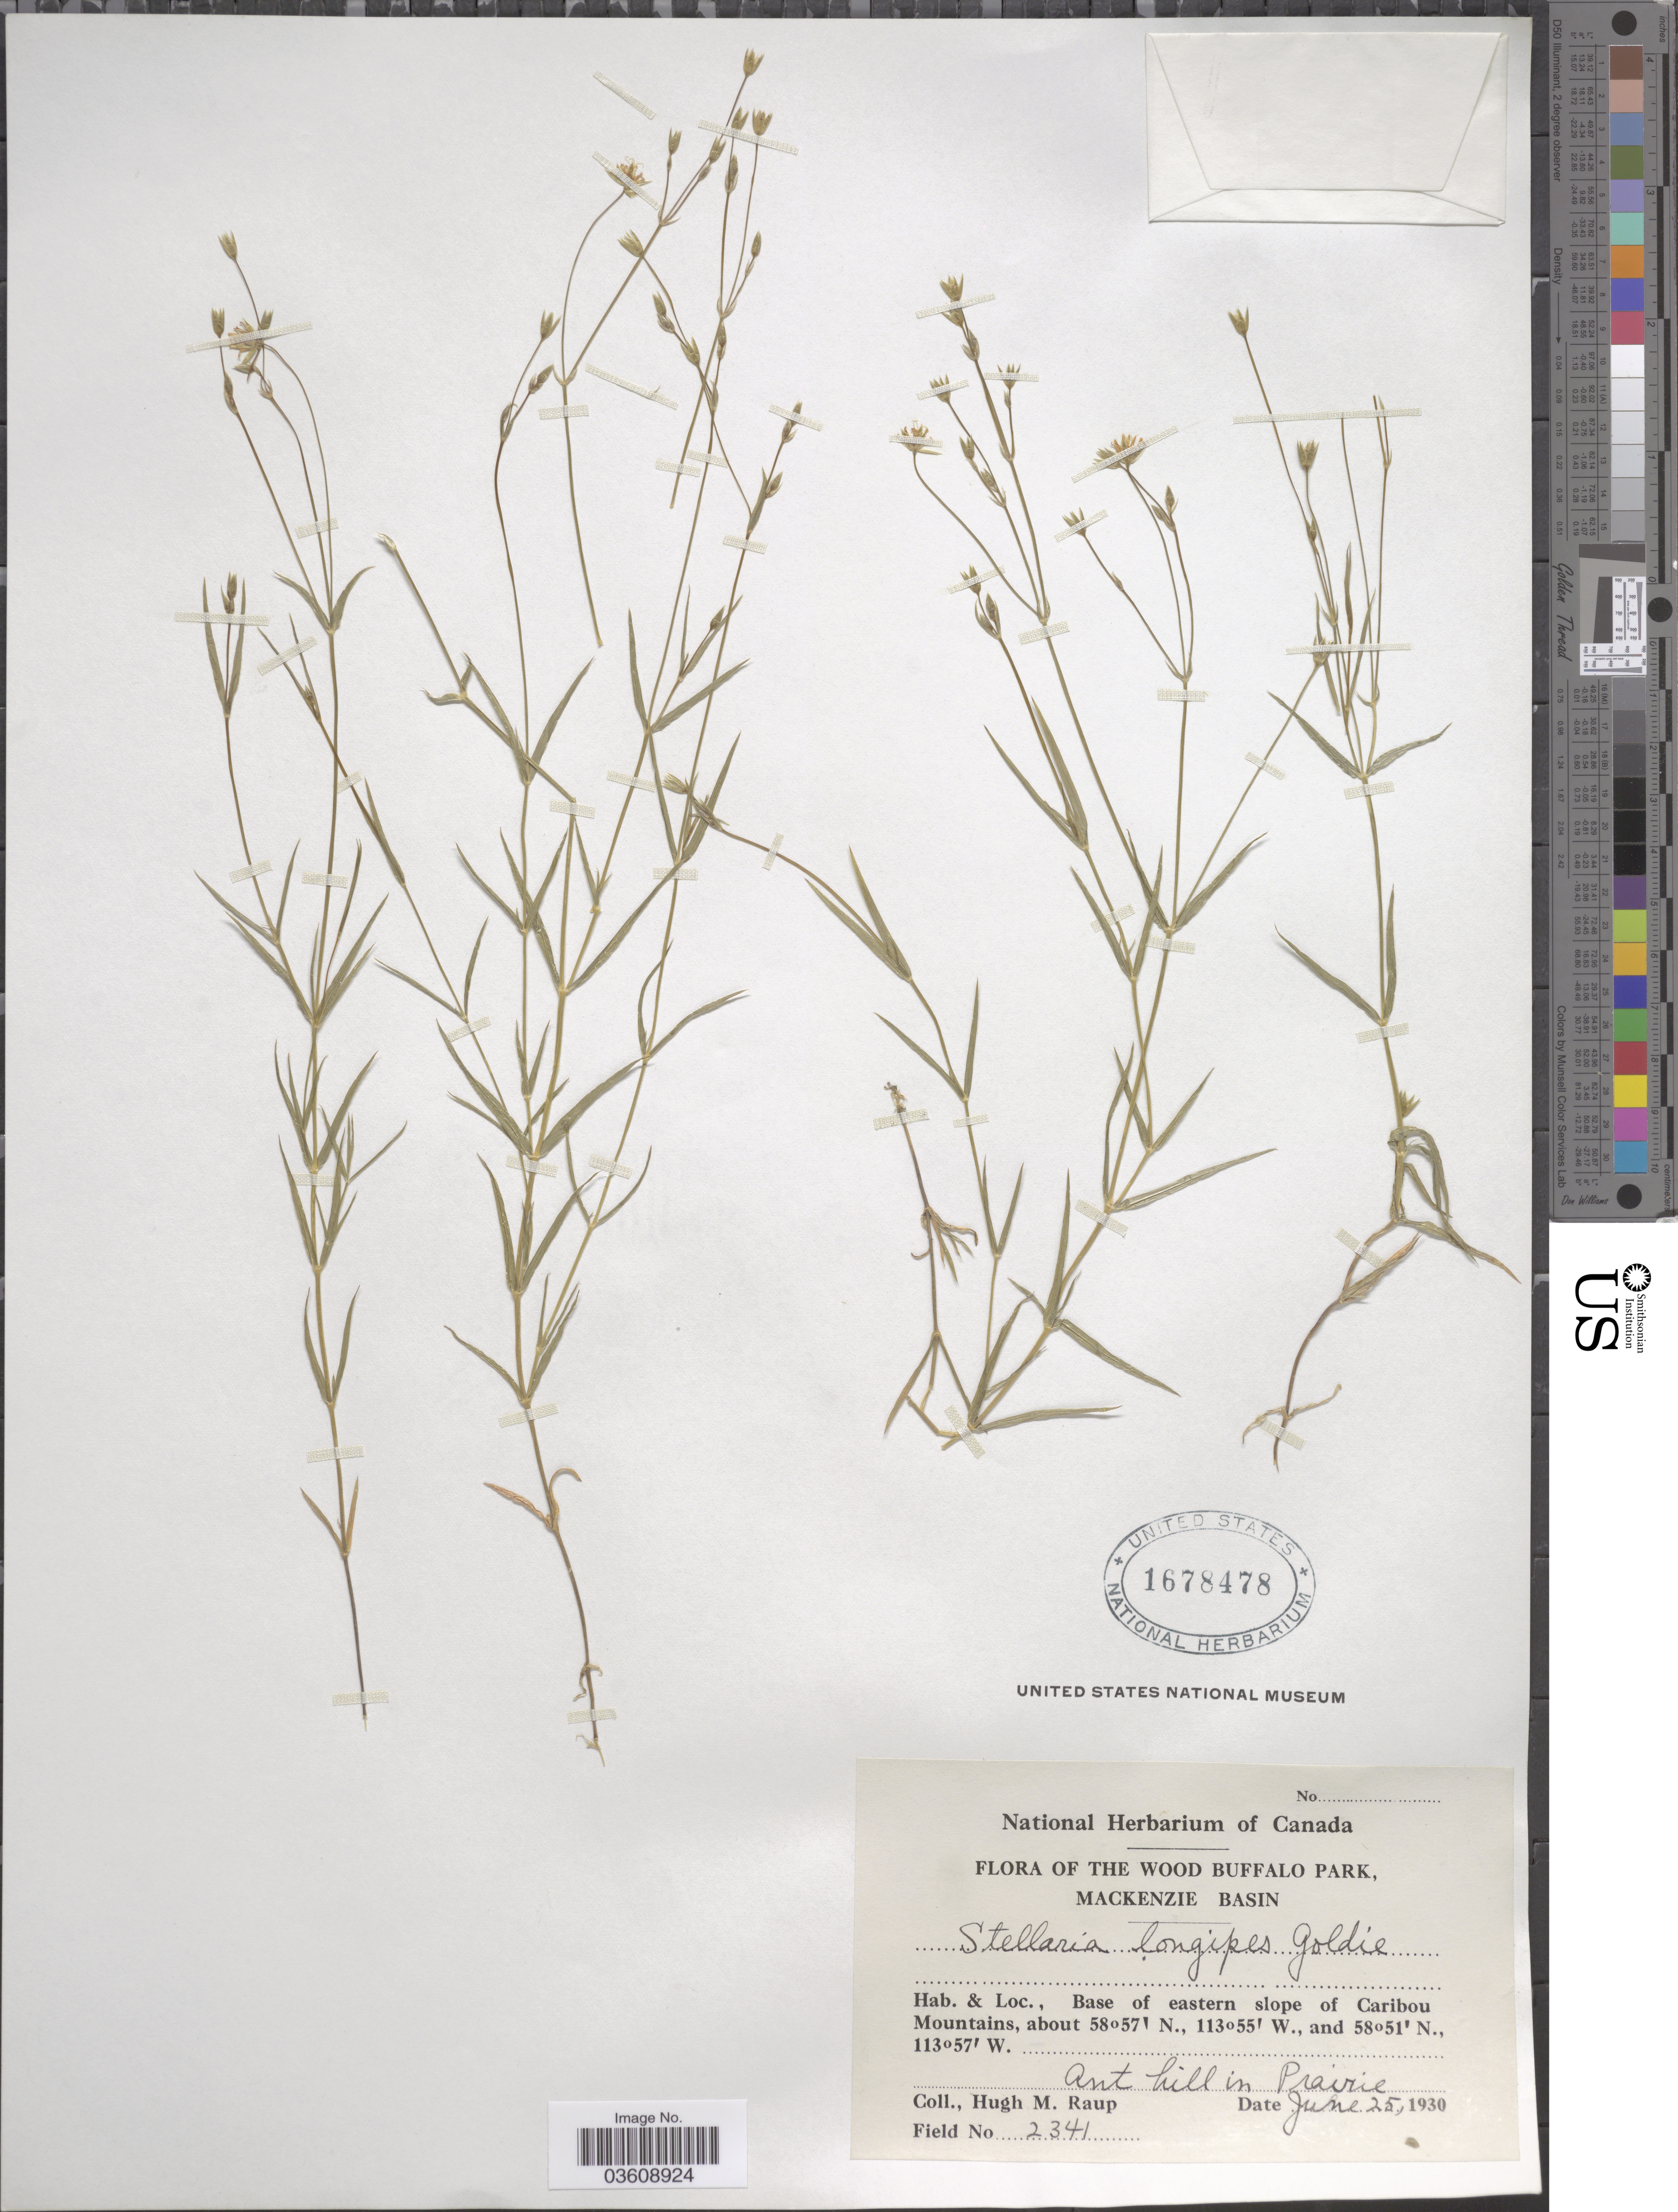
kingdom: Plantae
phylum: Tracheophyta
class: Magnoliopsida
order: Caryophyllales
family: Caryophyllaceae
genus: Stellaria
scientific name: Stellaria longipes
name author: Goldie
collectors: H. Raup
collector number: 2341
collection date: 1930-06-25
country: Canada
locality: The Wood Buffalo Park, Mackenzie Basin. Base of eastern slope of Caribou Mountains.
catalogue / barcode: US 1678478